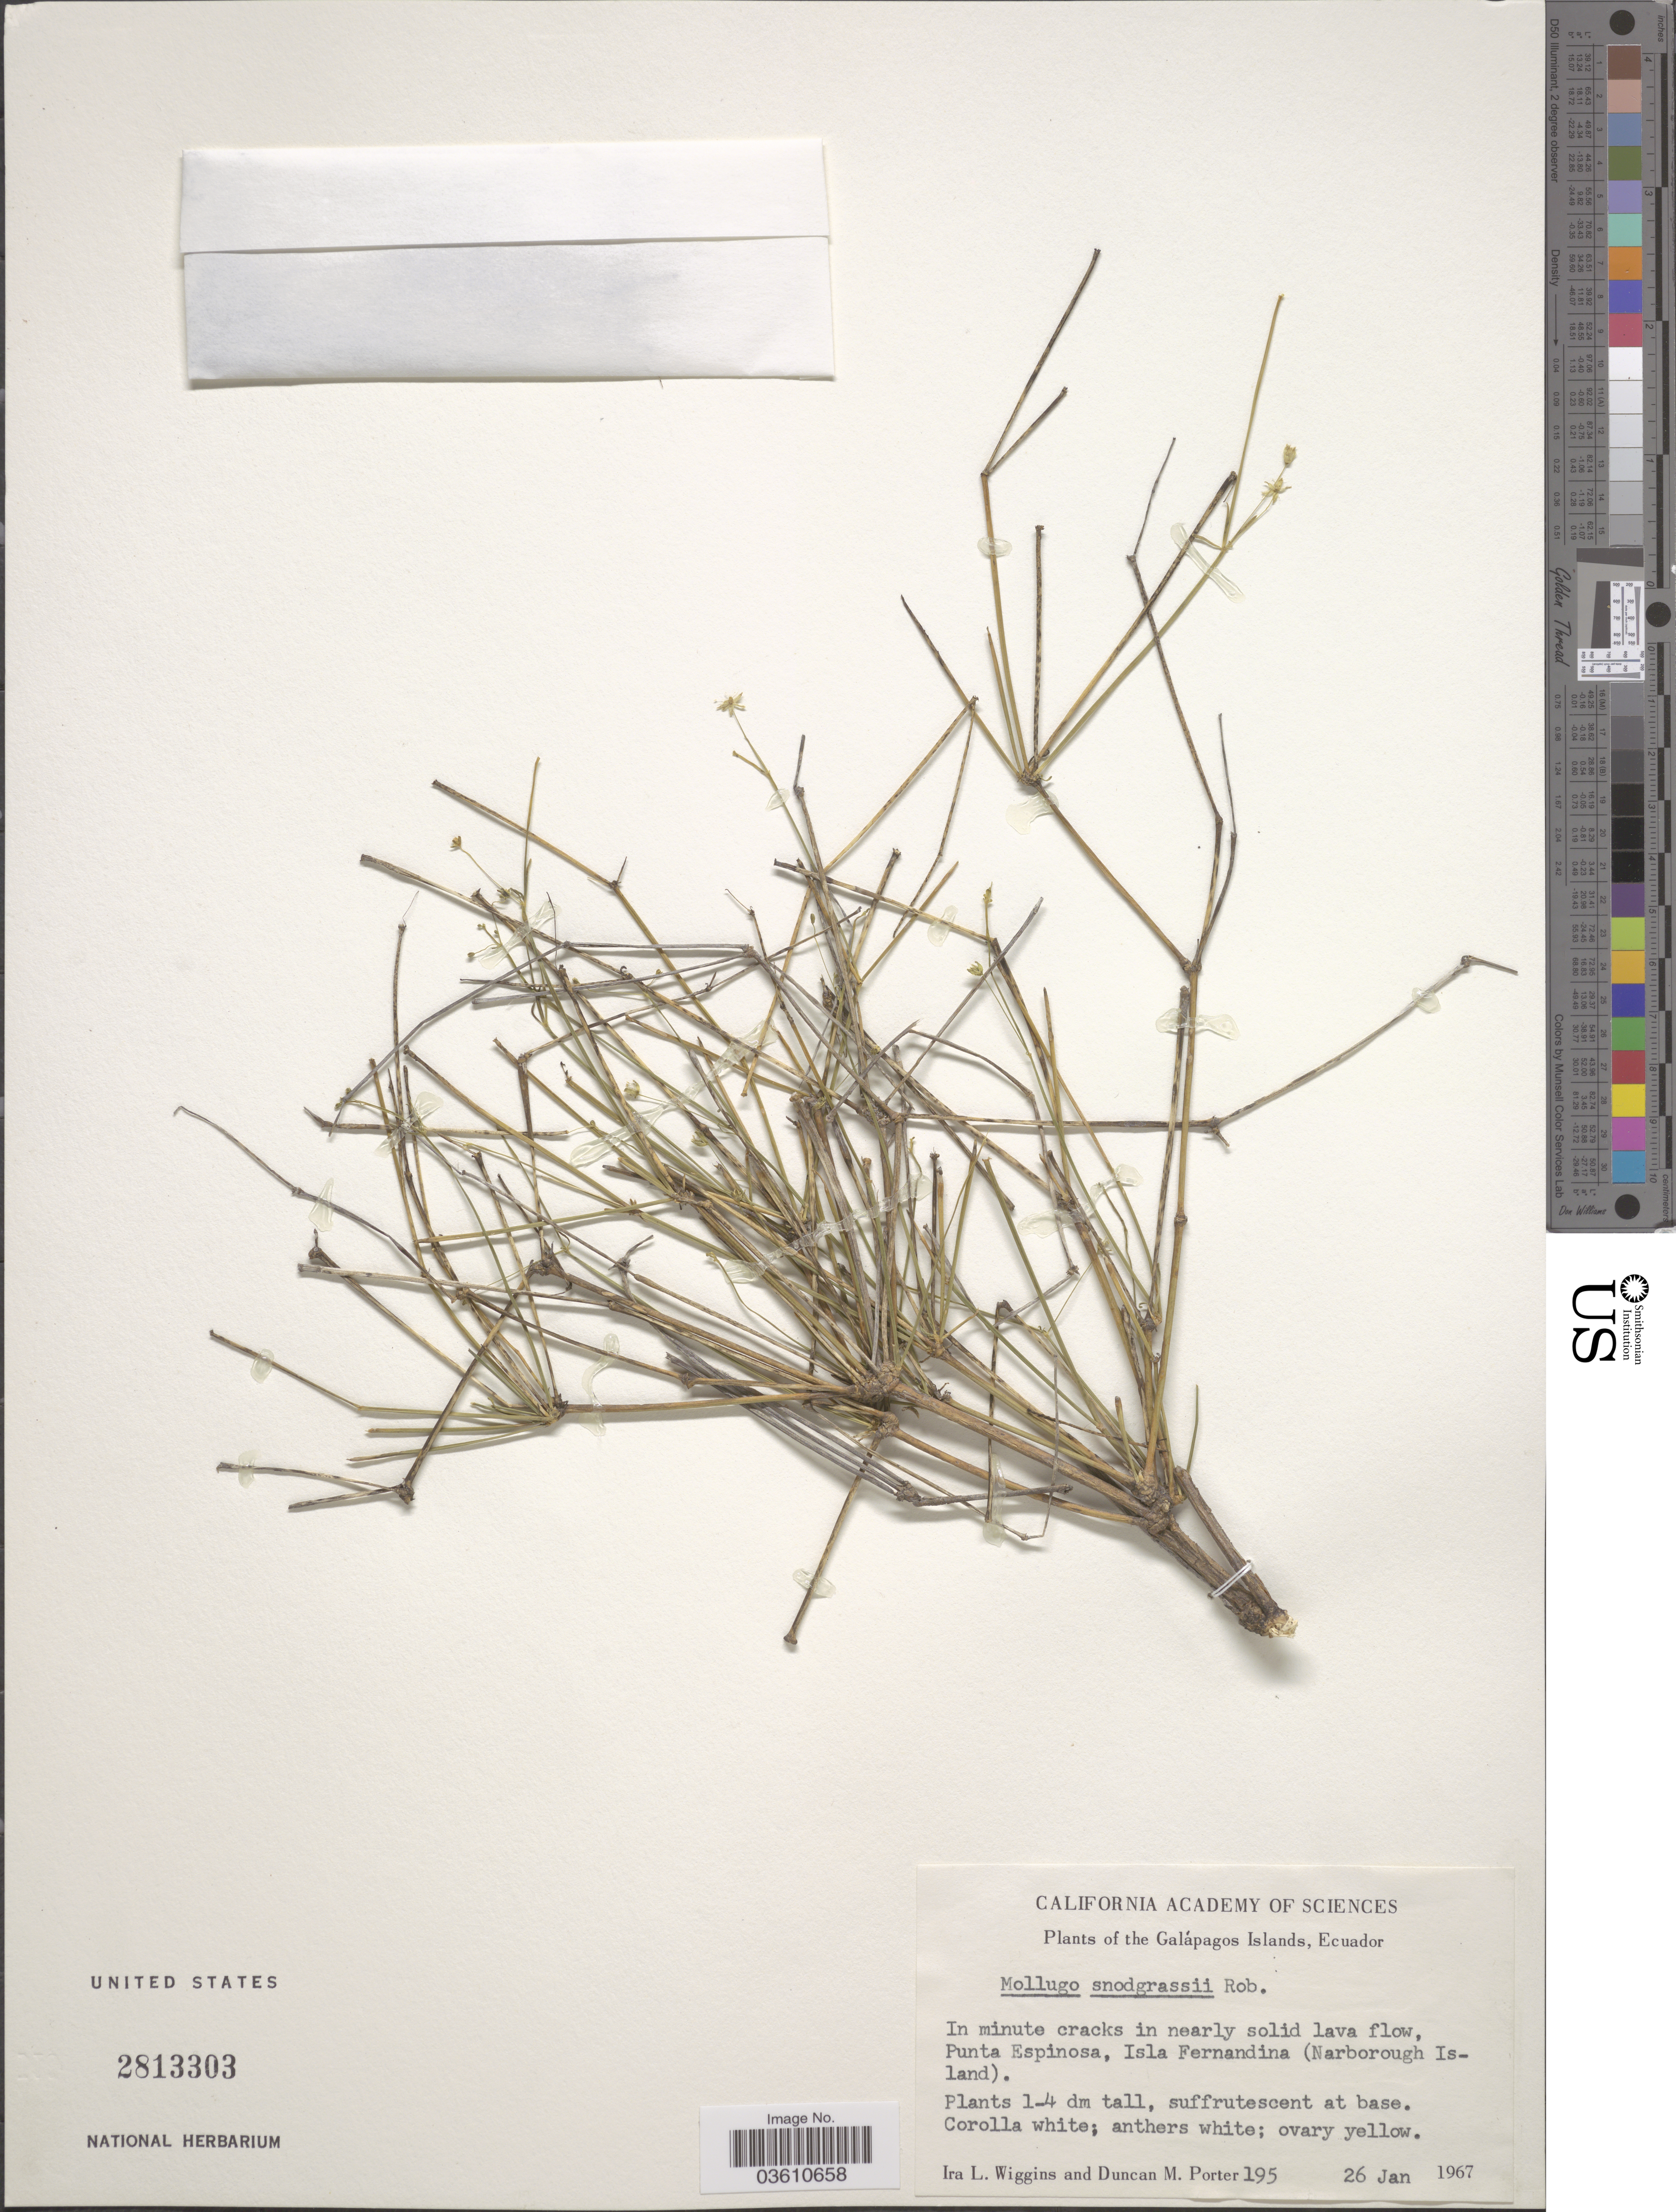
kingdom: Plantae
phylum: Tracheophyta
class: Magnoliopsida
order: Caryophyllales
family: Molluginaceae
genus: Mollugo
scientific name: Mollugo snodgrassii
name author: B.L. Rob.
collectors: I. L. Wiggins & D. M. Porter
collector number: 195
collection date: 1967-01-26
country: Ecuador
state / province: Colón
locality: The Galápagos Islands. Punta Espinosa, Isla Fernandina (Narborough Island).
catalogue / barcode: US 2813303